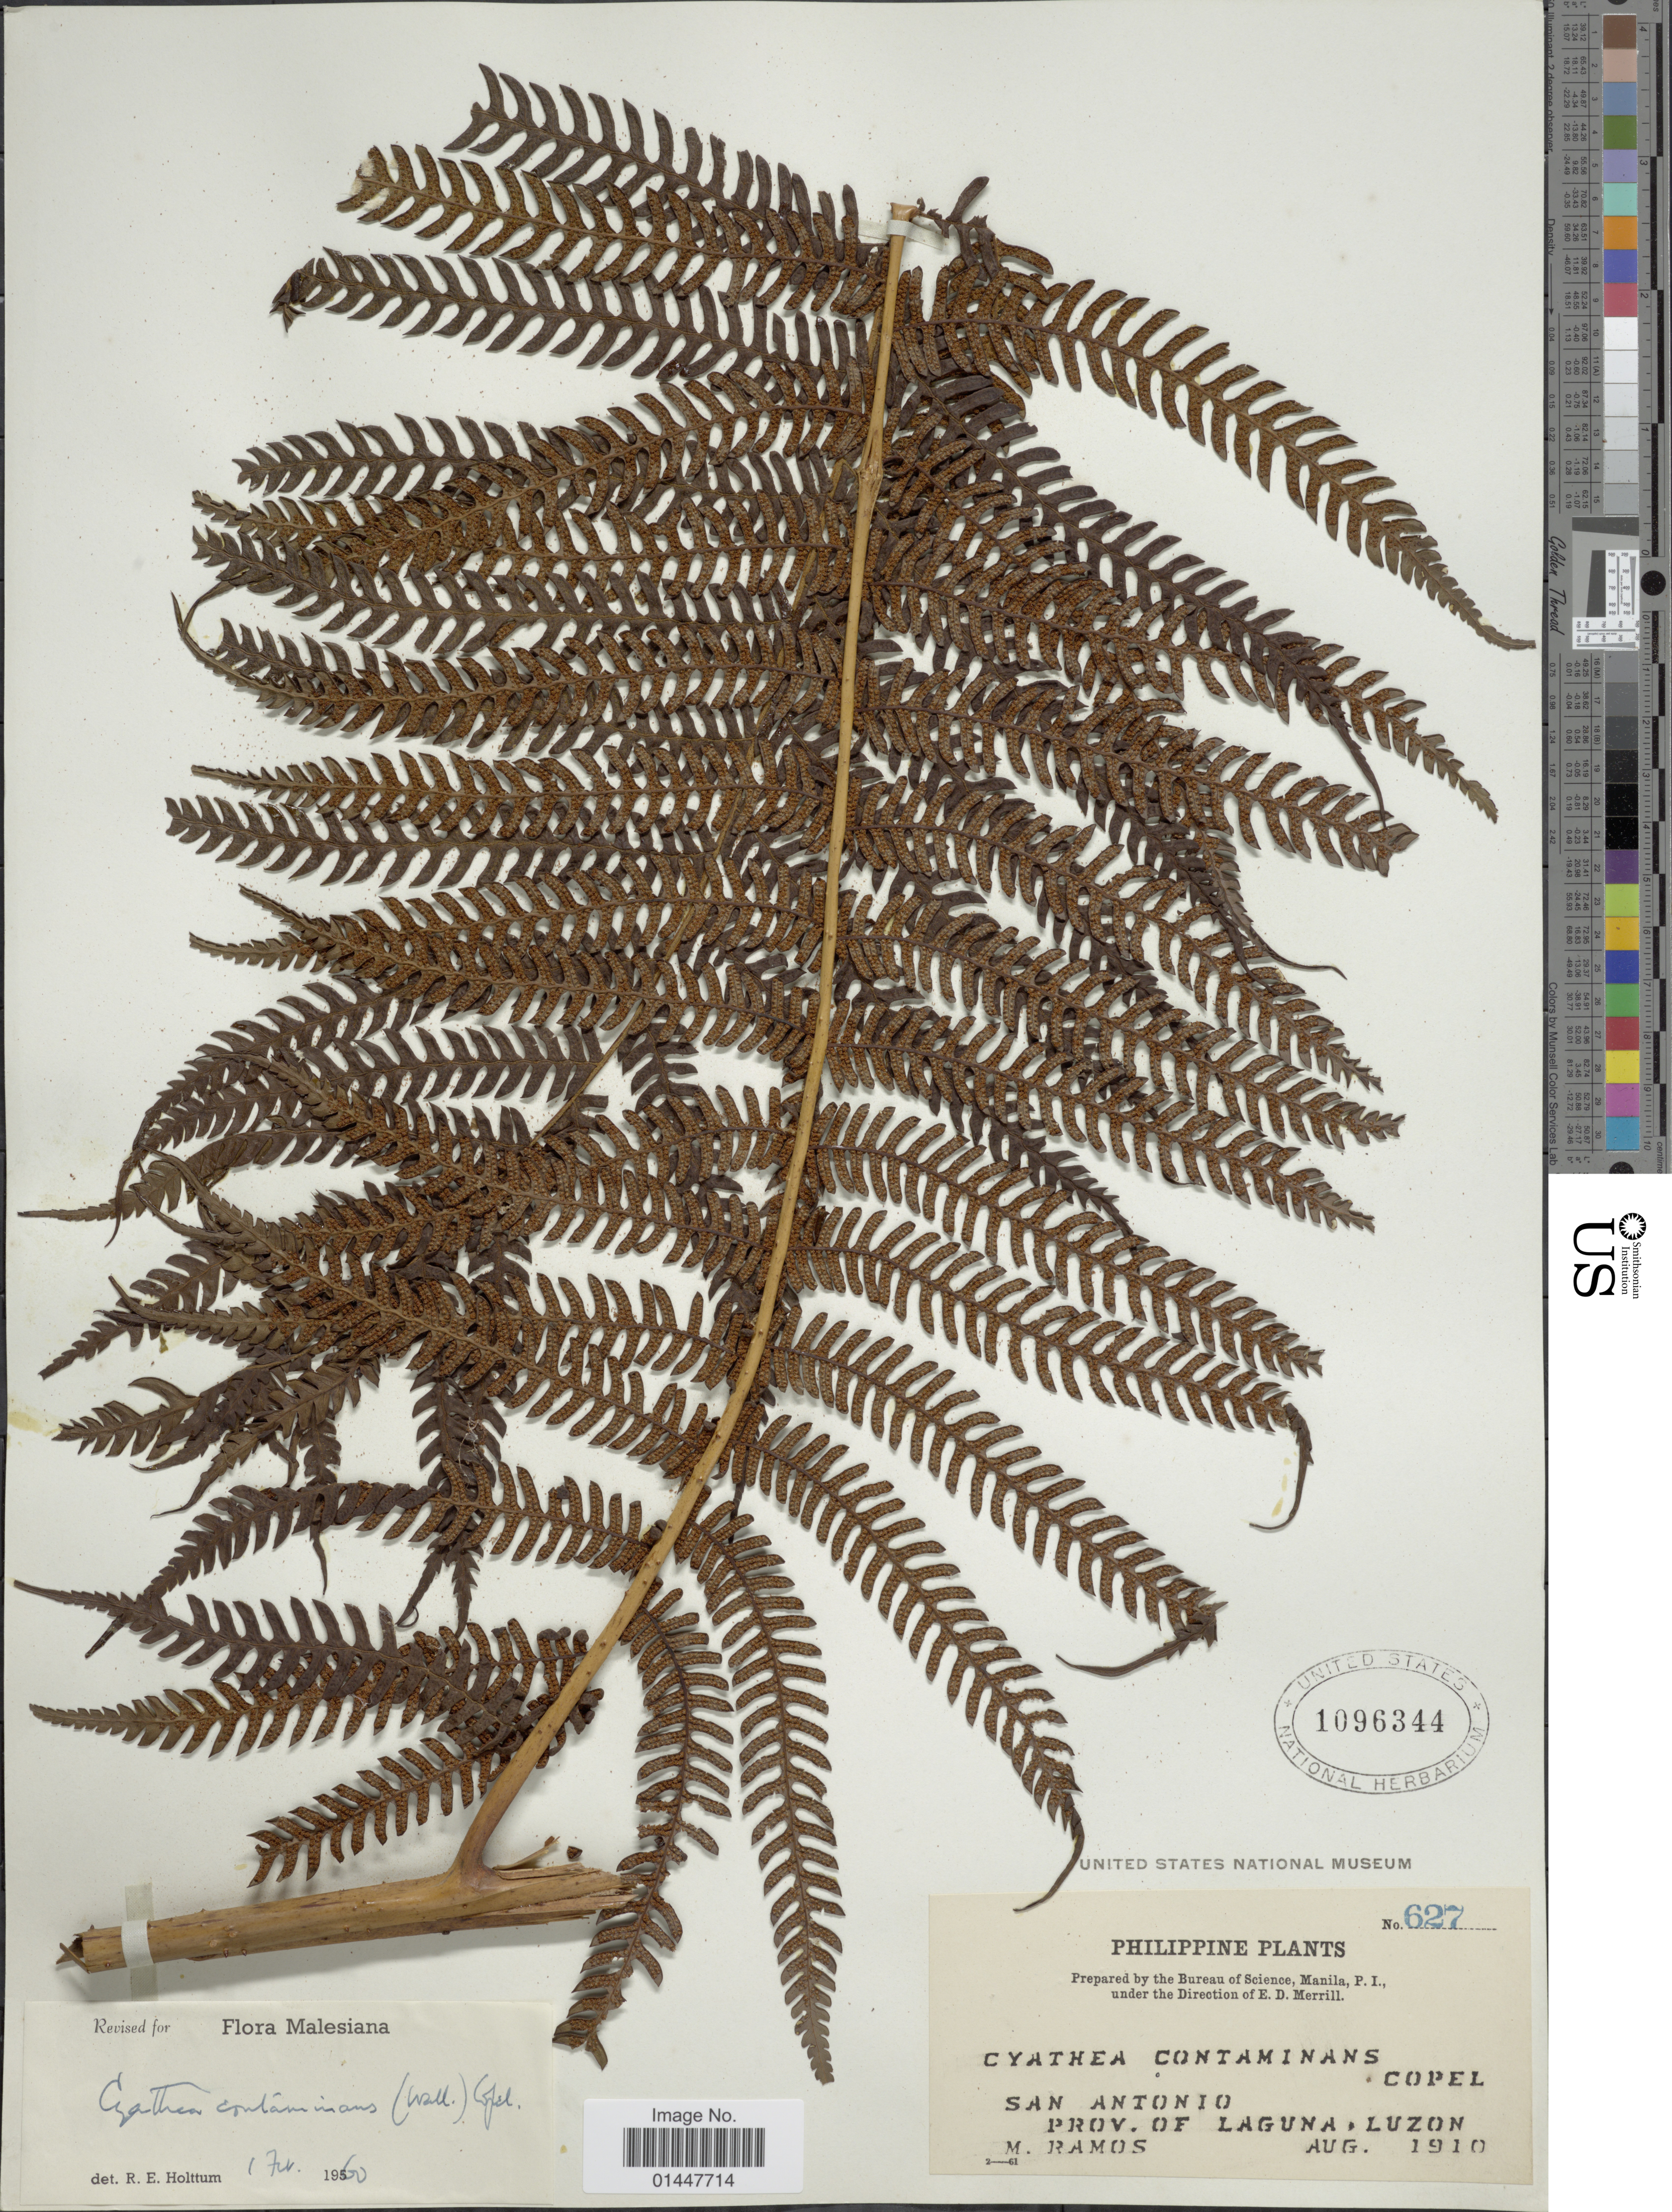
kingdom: Plantae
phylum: Tracheophyta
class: Polypodiopsida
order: Cyatheales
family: Cyatheaceae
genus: Sphaeropteris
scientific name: Sphaeropteris glauca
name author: (Blume) R.M. Tryon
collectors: M. Ramos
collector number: Bur. Sci. 627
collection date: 1910-08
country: Philippines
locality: San Antonio, Prov. of Laguna, Luzon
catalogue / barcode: US 1096344